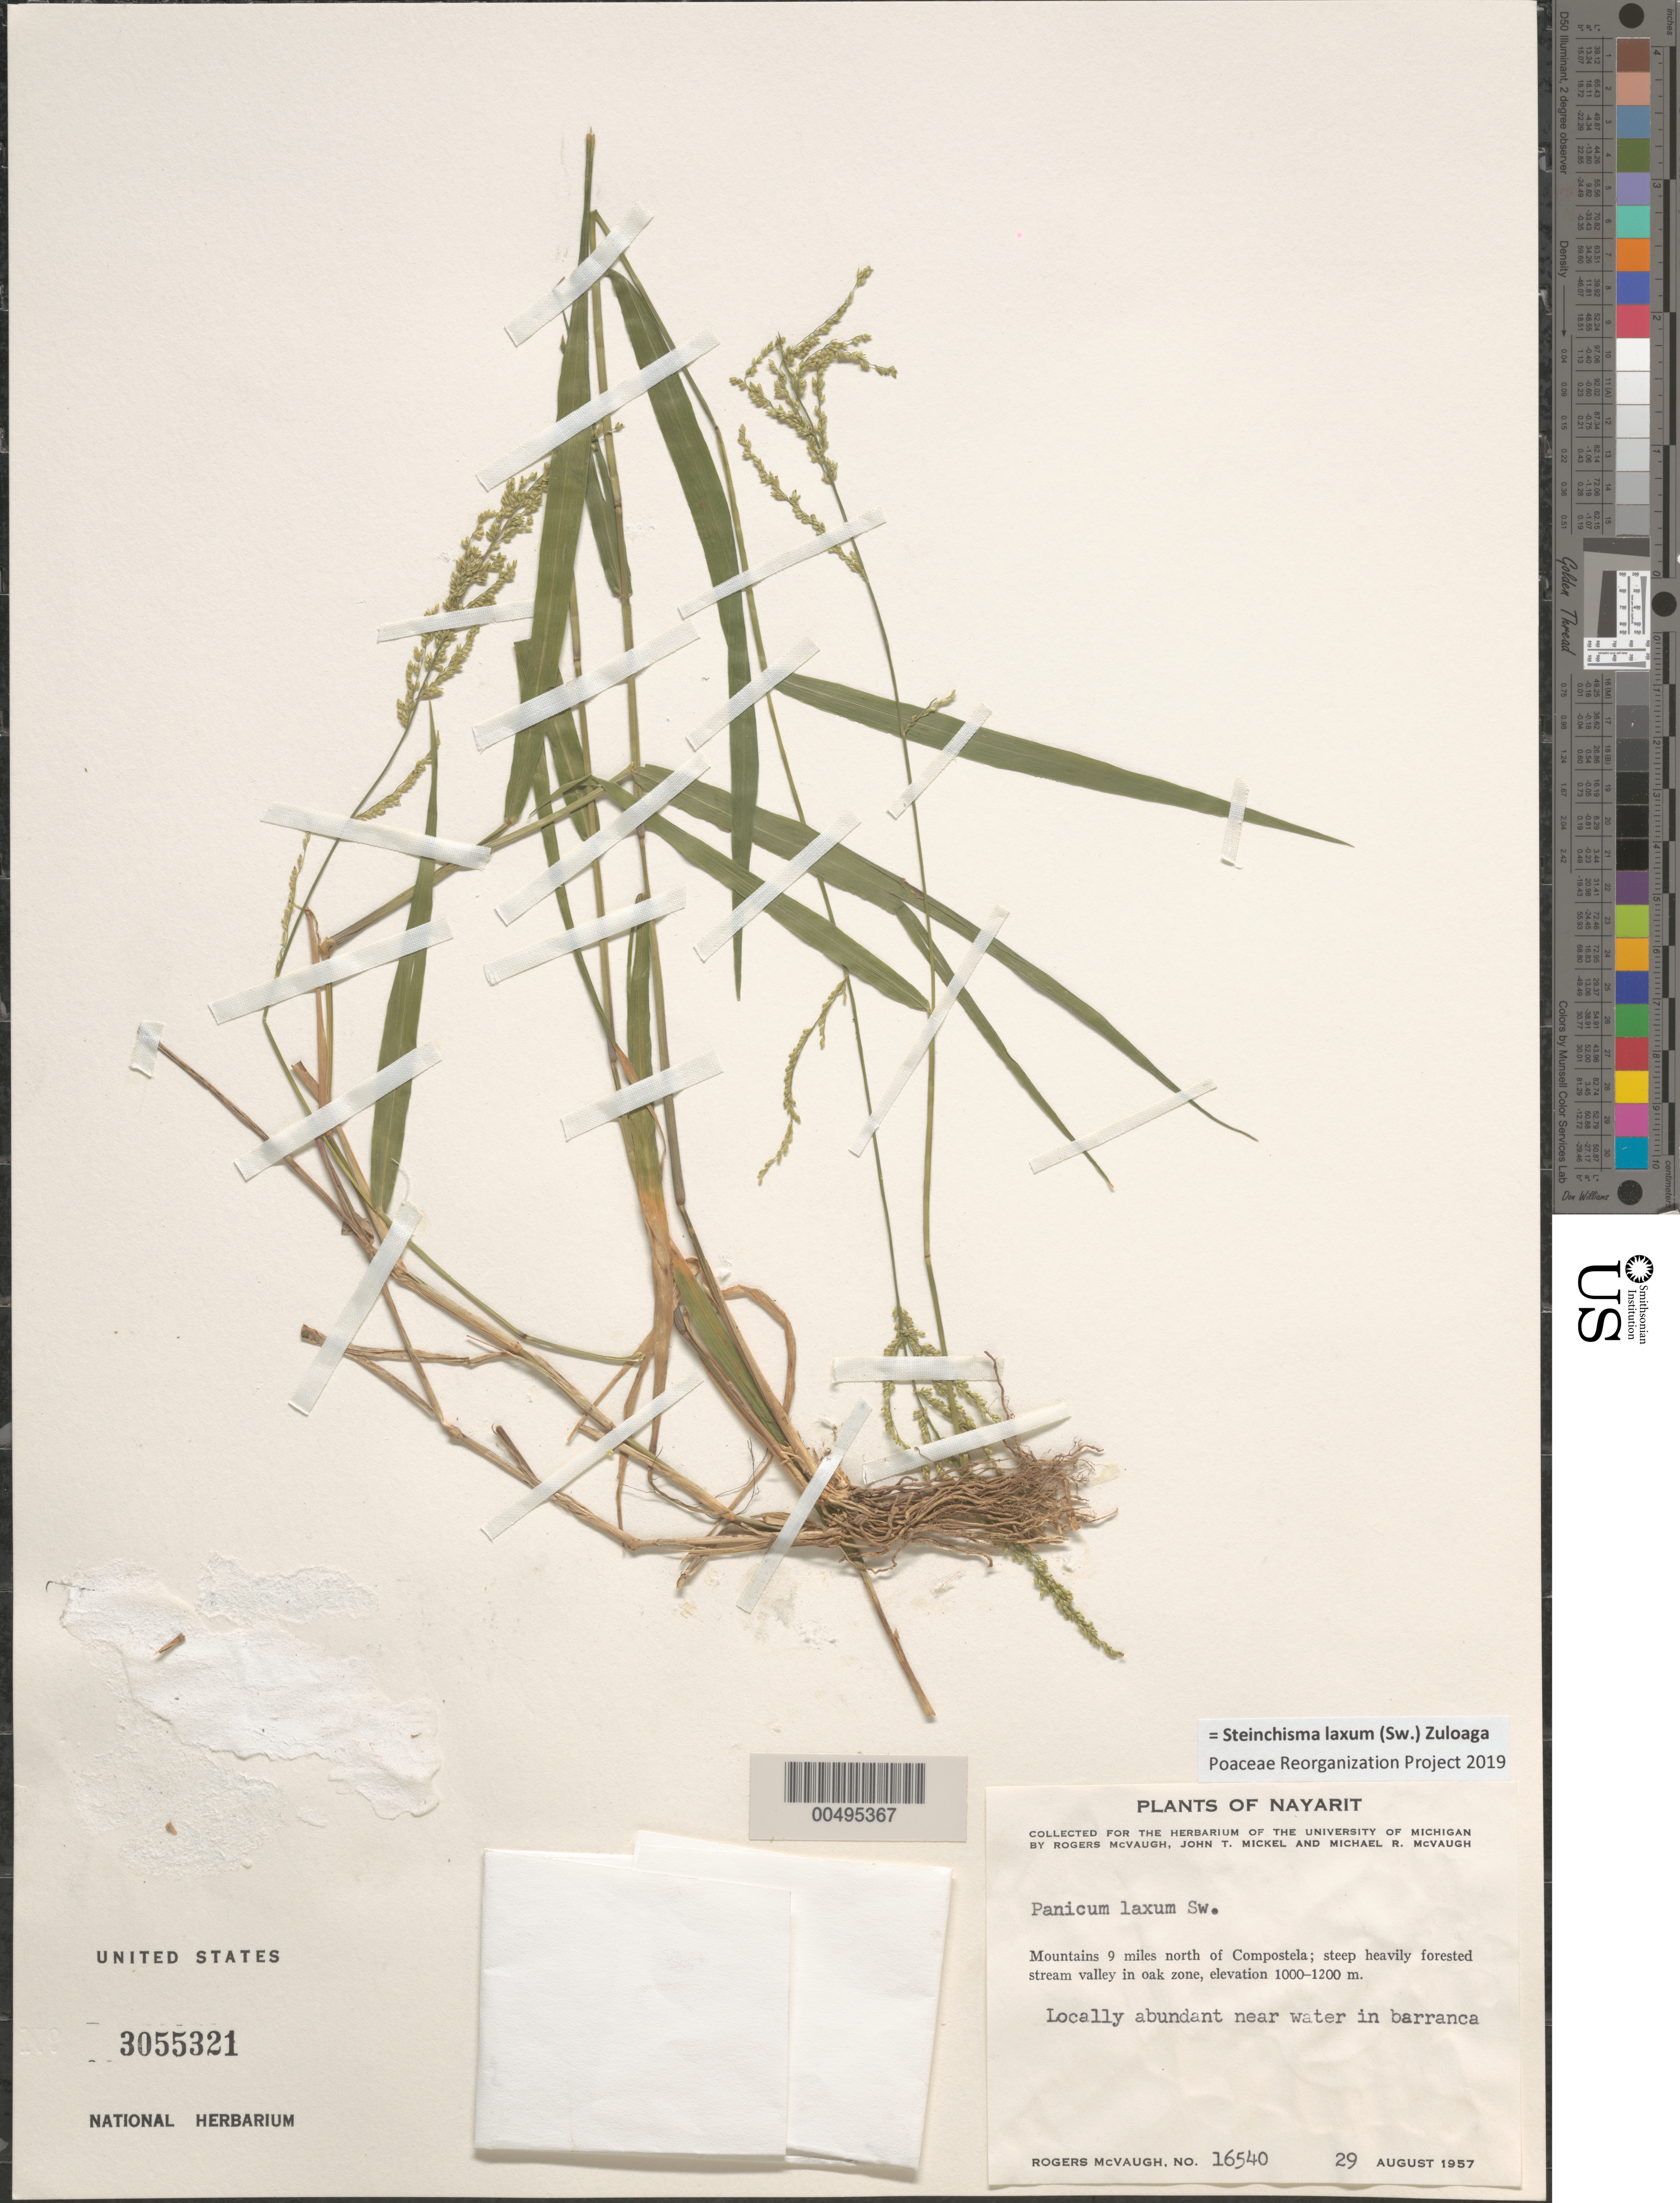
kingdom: Plantae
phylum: Tracheophyta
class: Liliopsida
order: Poales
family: Poaceae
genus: Panicum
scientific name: Panicum laxum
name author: Sw.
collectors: R. McVaugh, J. T. Mickel & M. R. McVaugh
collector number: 16540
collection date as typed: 29 Aug 1957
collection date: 1957-08-29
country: Mexico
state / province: Nayarit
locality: Mts 9 mi N of Compostela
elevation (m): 1000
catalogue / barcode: US 3055321